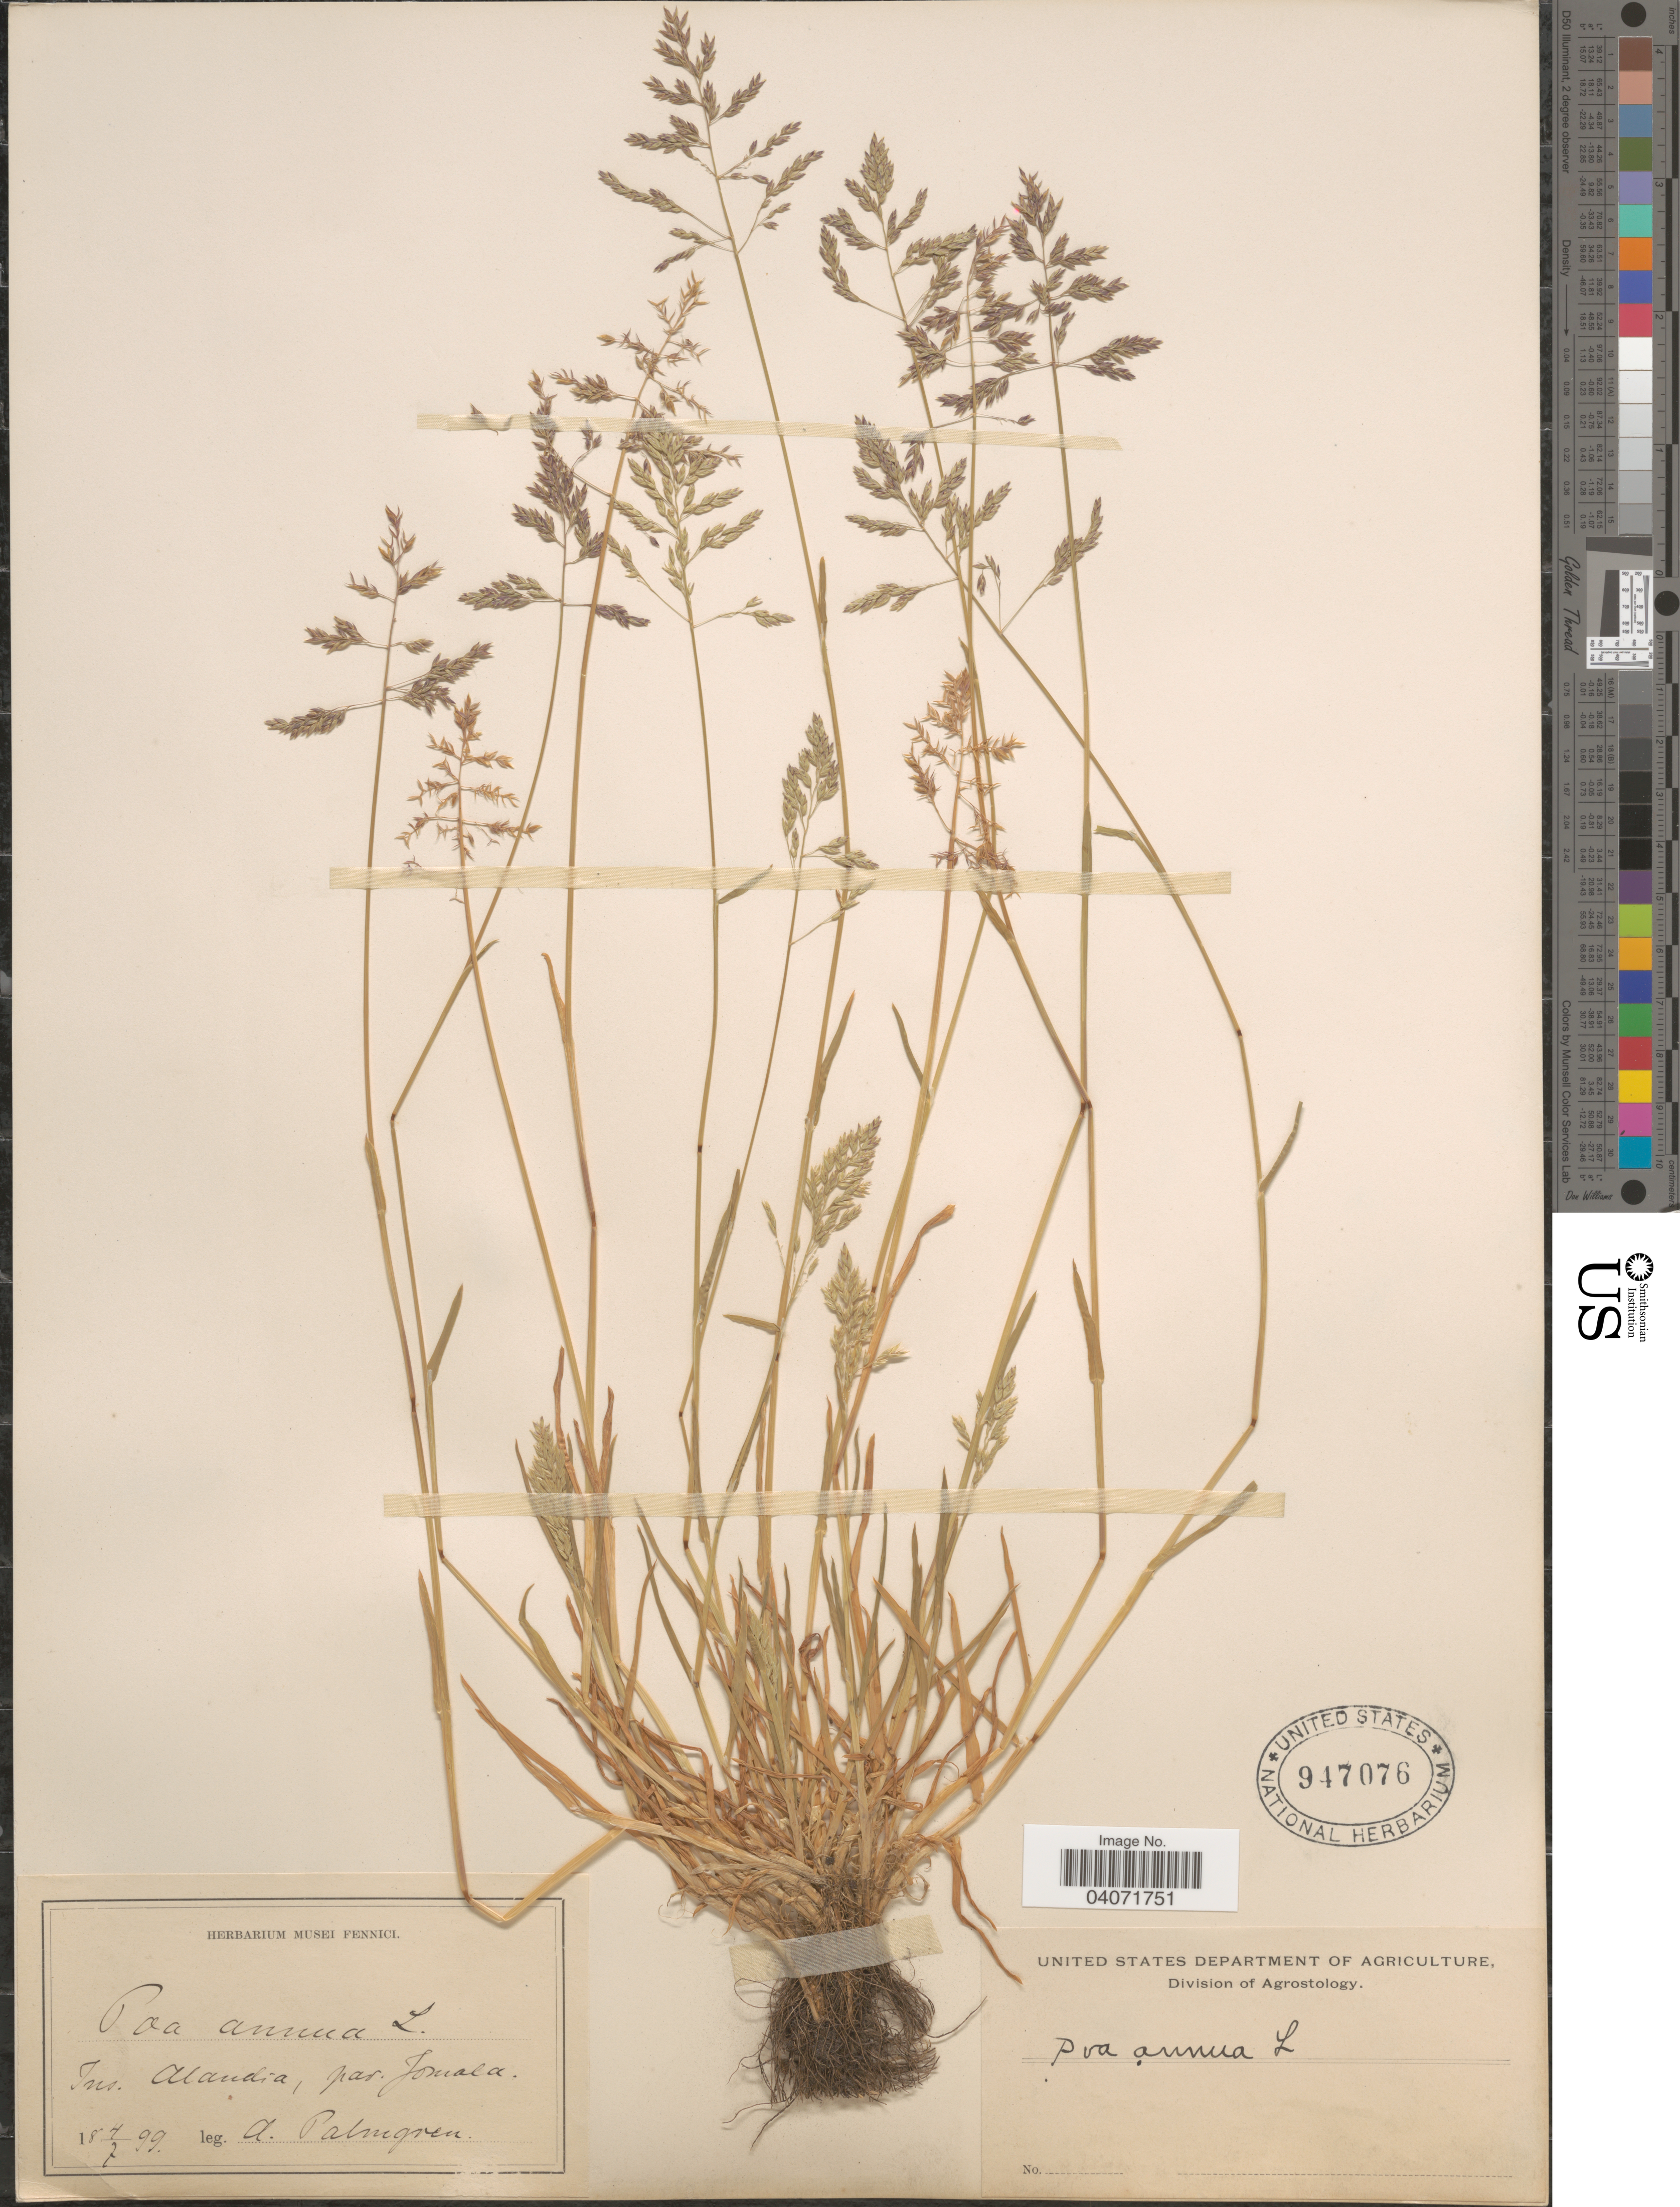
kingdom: Plantae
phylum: Tracheophyta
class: Liliopsida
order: Poales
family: Poaceae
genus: Poa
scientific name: Poa annua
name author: L.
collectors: A. Palmgren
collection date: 1899-07-04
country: Finland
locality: Fennici. Ins. Alandia, par. Jomala.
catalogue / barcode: US 947076